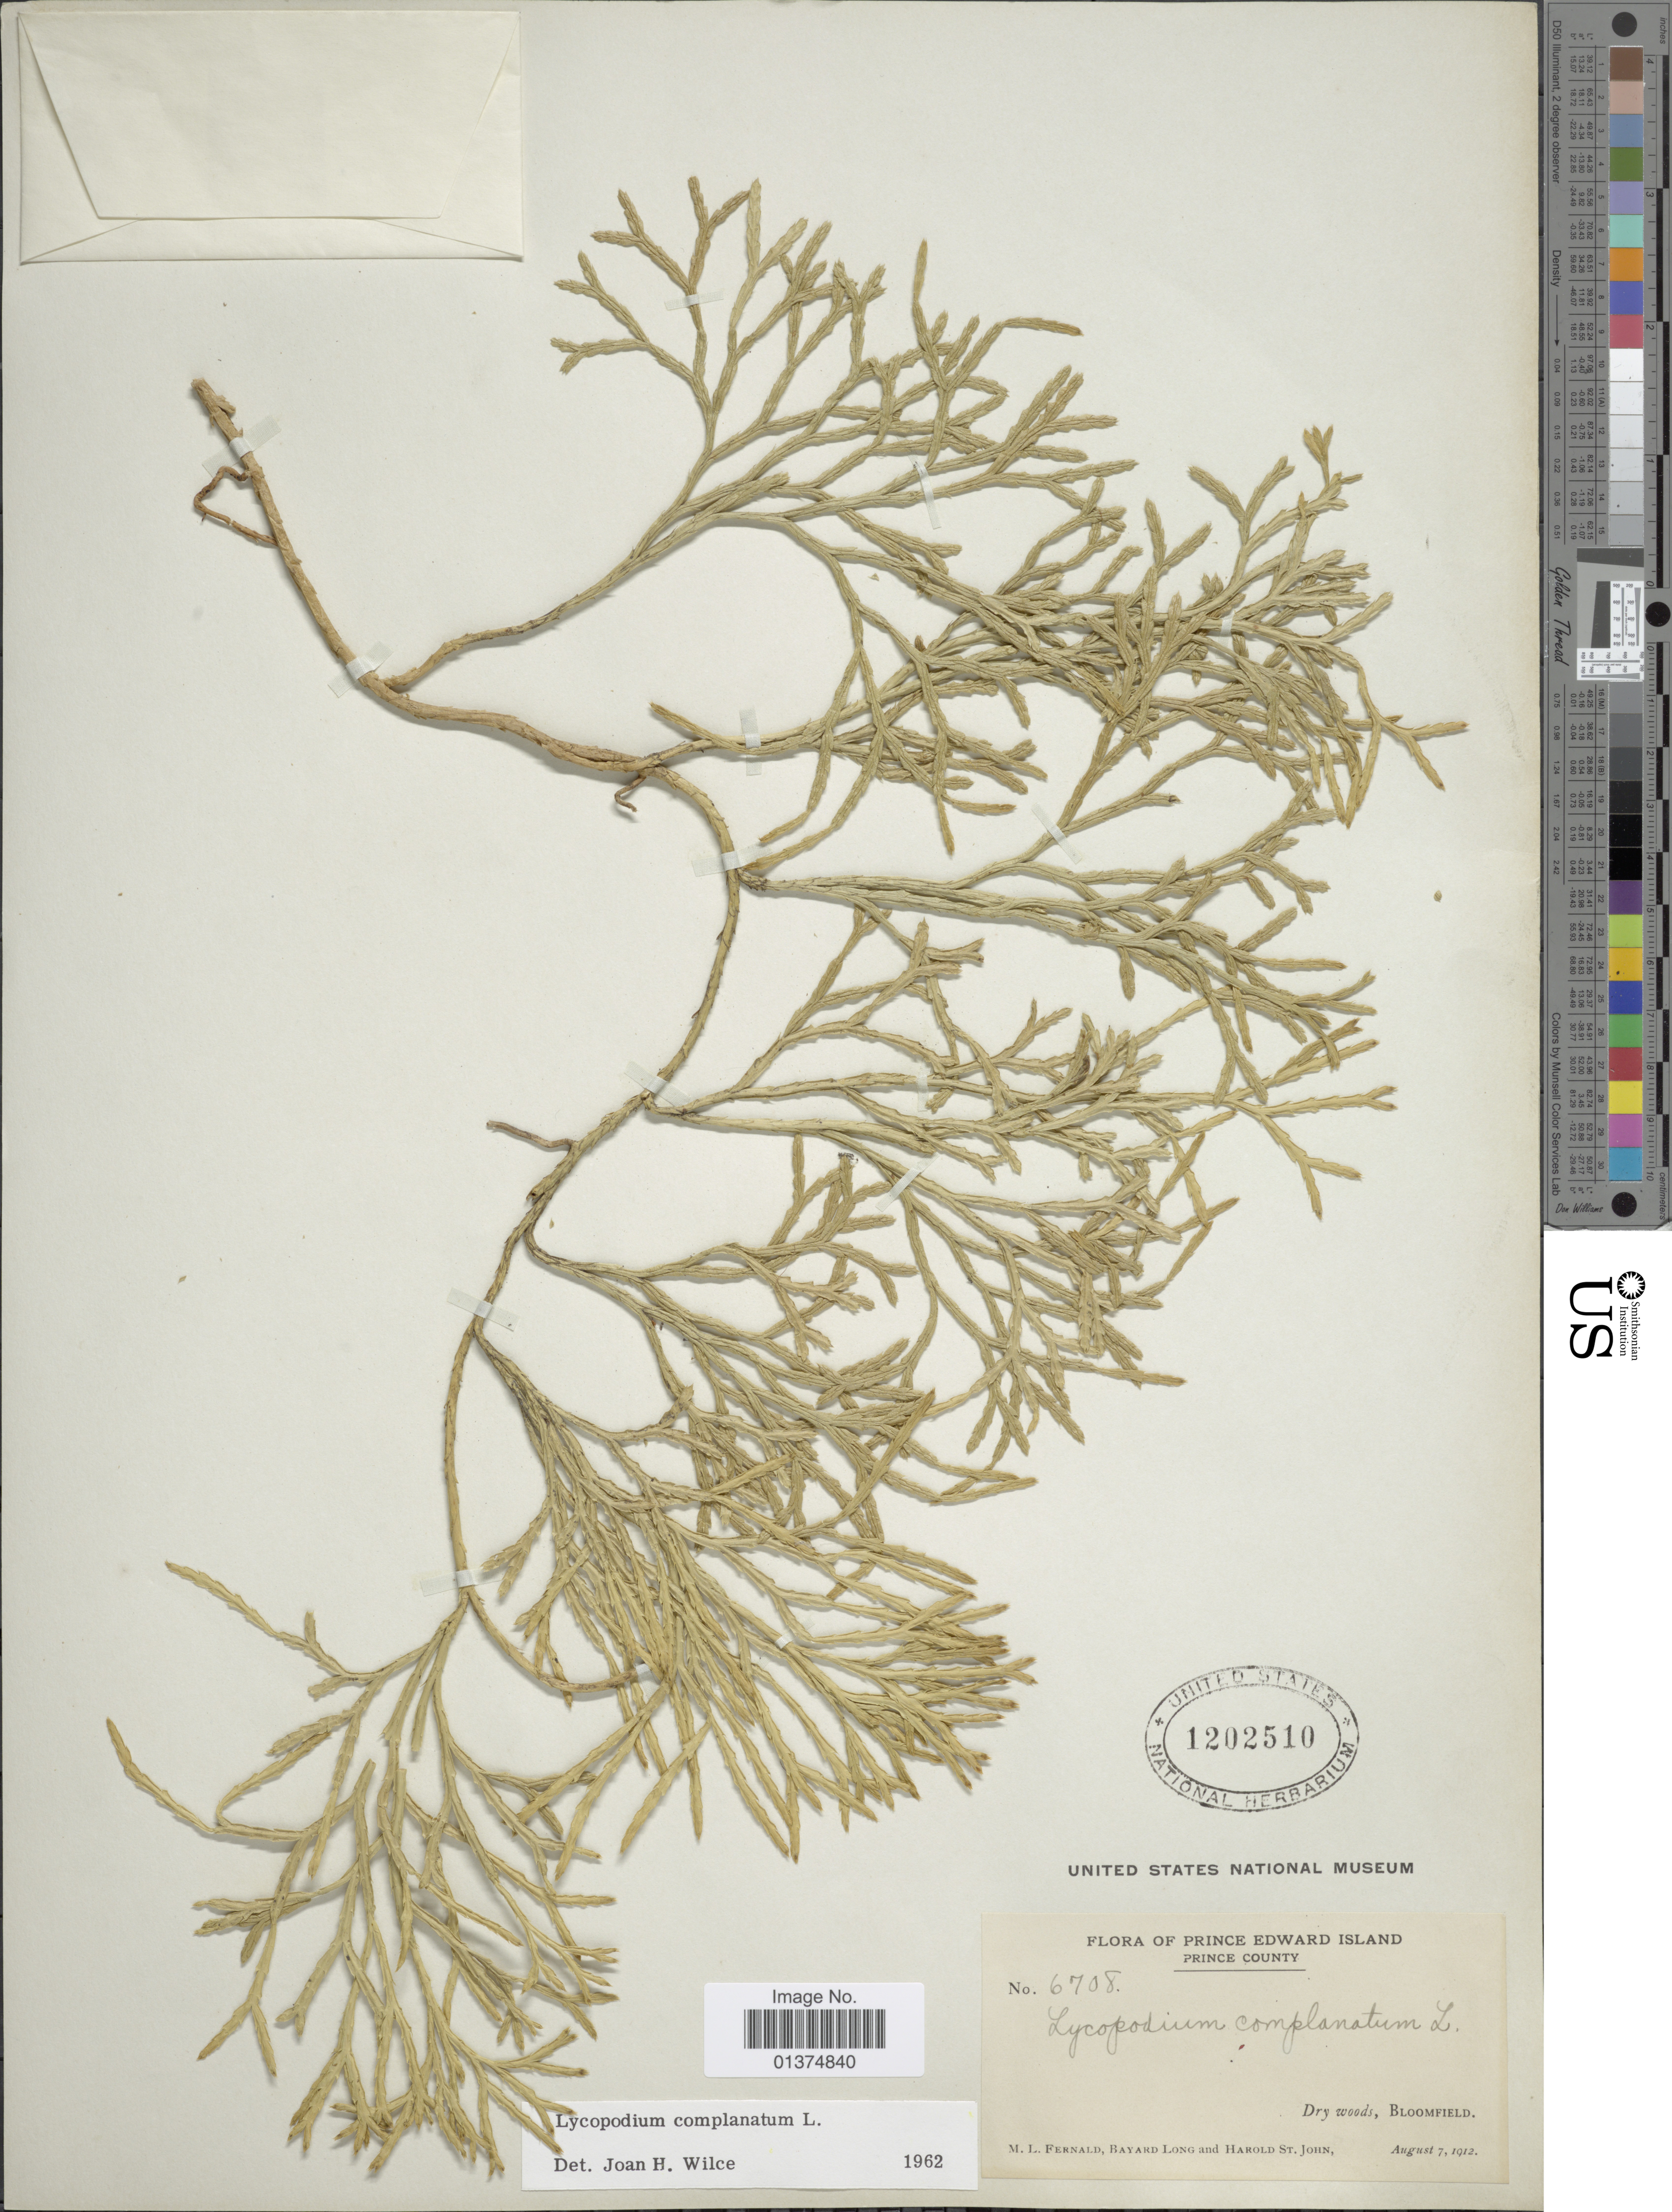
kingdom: Plantae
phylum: Tracheophyta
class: Lycopodiopsida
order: Lycopodiales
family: Lycopodiaceae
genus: Diphasiastrum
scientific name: Diphasiastrum complanatum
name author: (L.) Holub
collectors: M. L. Fernald, B. H. Long & H. St. John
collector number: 6708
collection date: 1912-08-07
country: Canada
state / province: Prince Edward Island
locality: Prince County, Bloomfield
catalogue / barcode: US 1202510